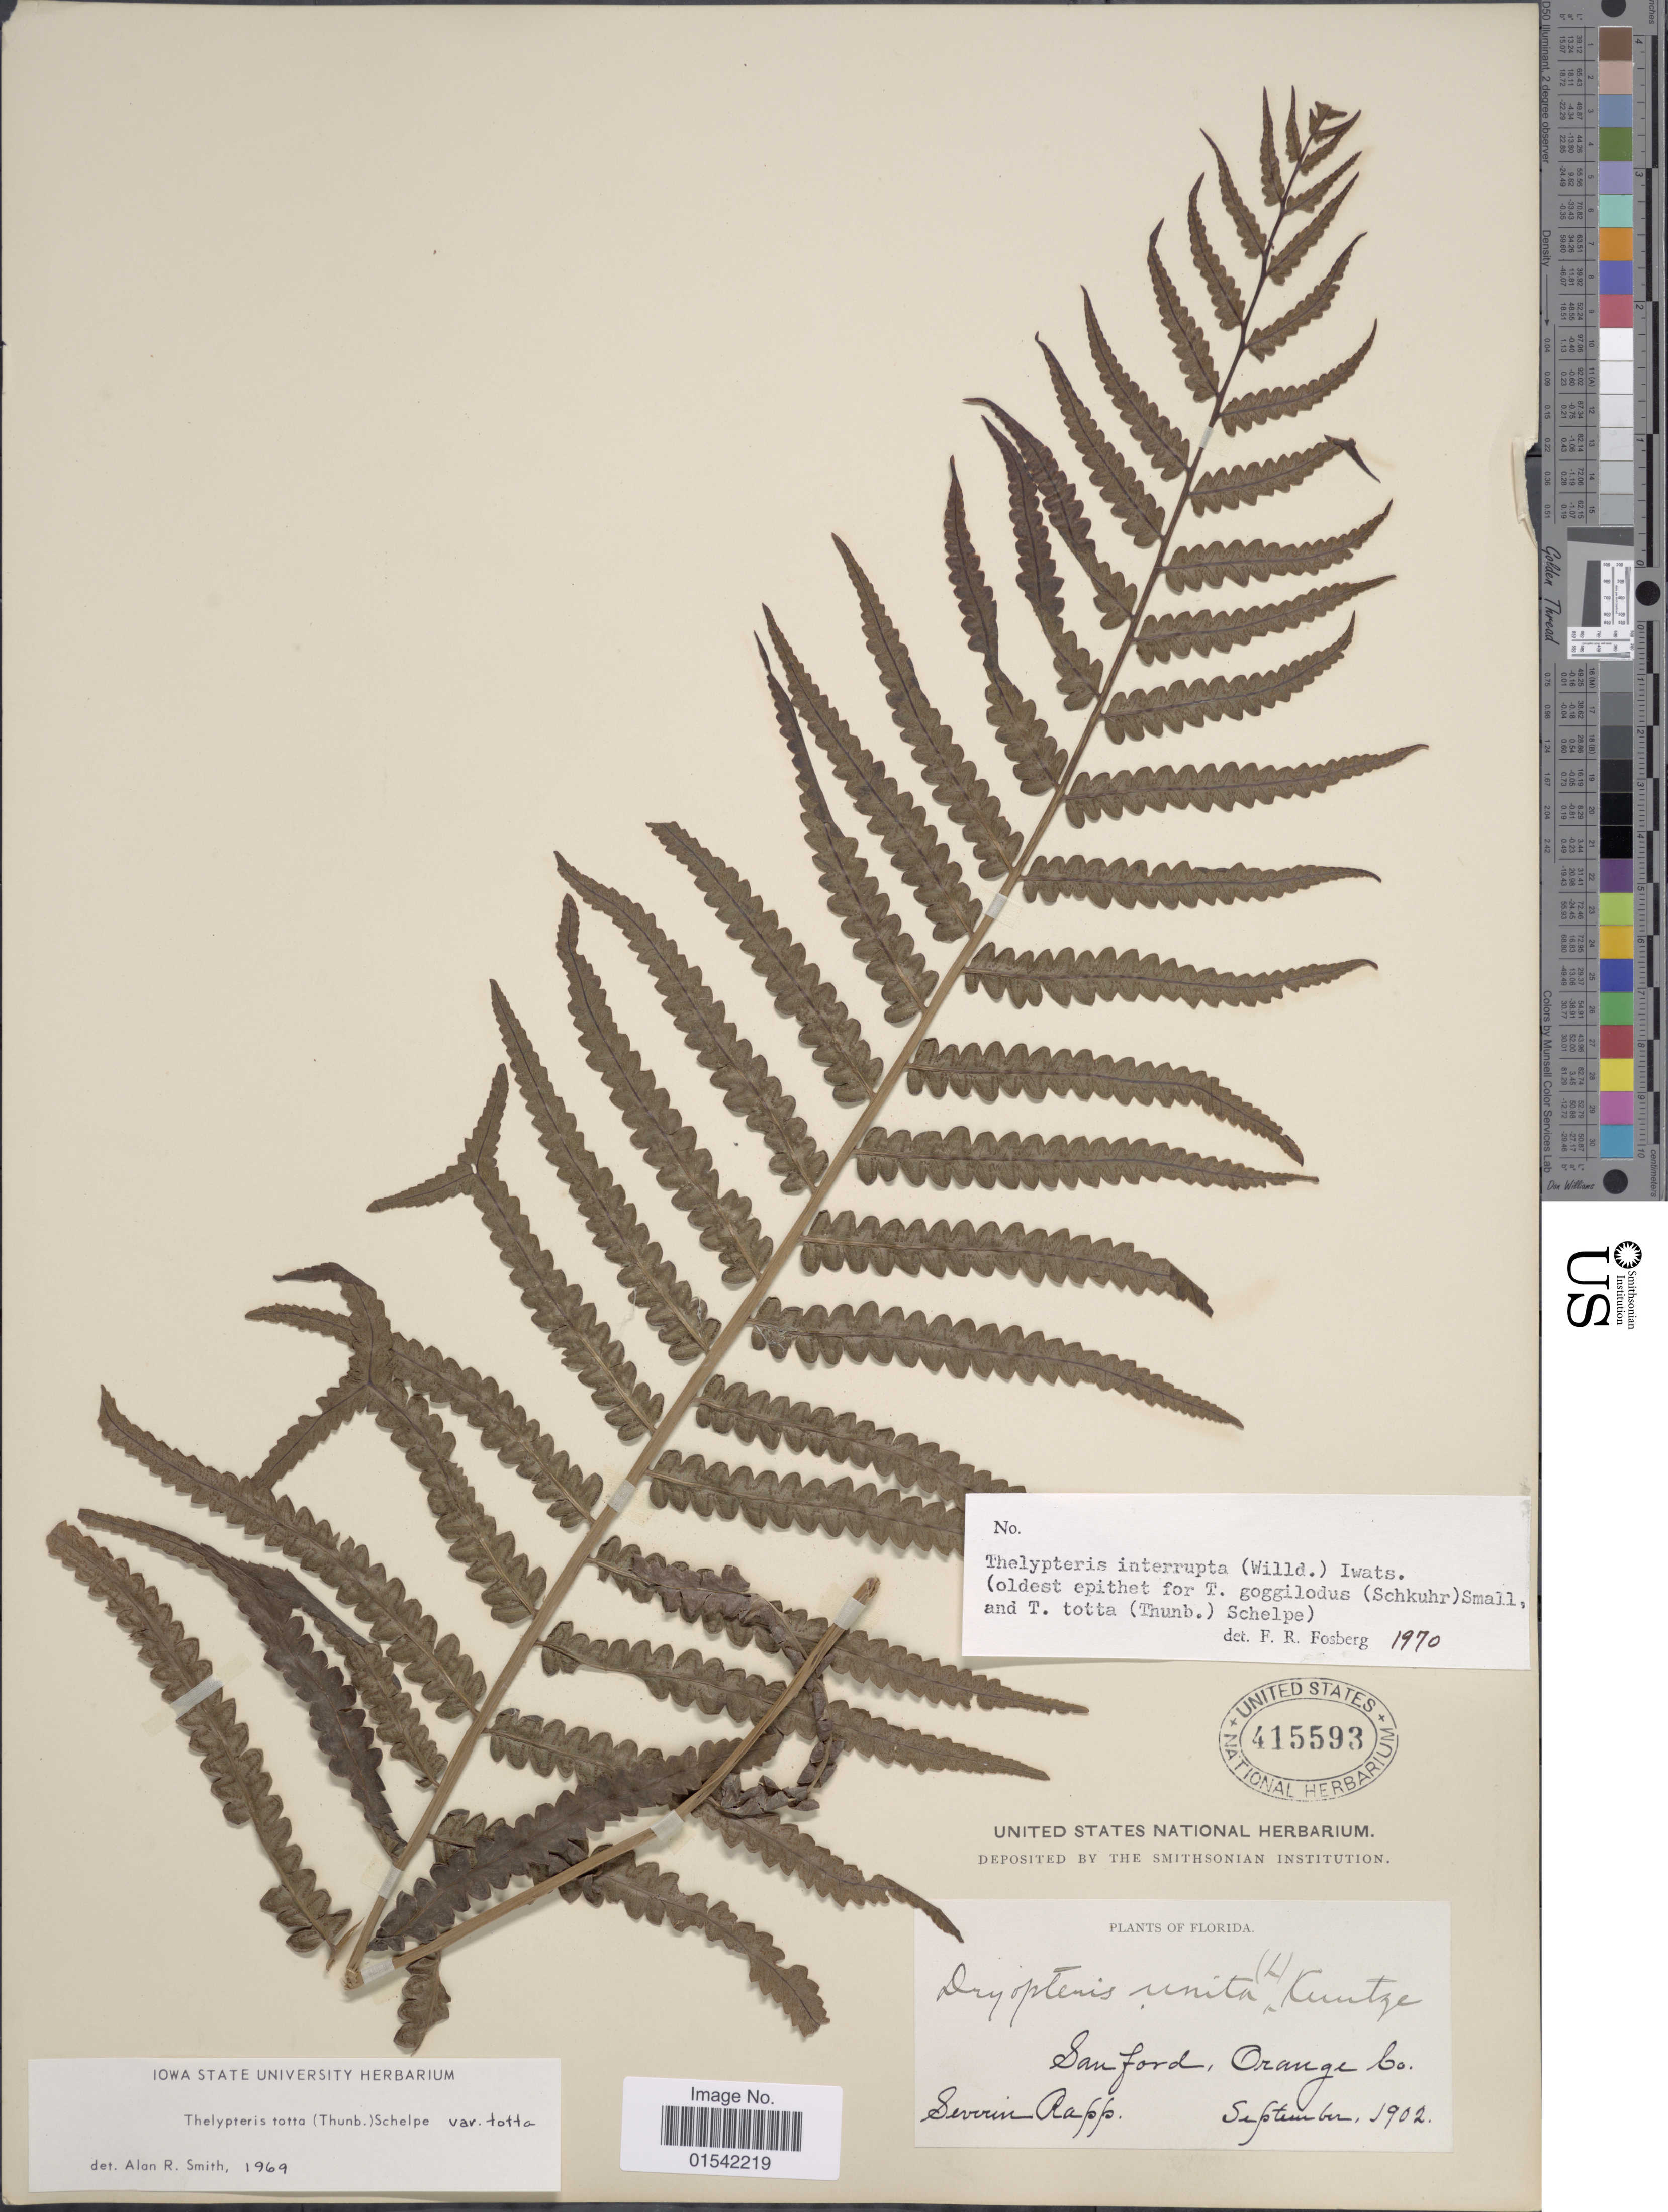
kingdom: Plantae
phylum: Tracheophyta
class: Polypodiopsida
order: Polypodiales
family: Thelypteridaceae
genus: Cyclosorus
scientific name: Cyclosorus interruptus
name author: (Willd.) H. Itô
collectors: S. Rapp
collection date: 1902-09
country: United States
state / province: Florida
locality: Sanford, Orange Co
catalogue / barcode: US 415593